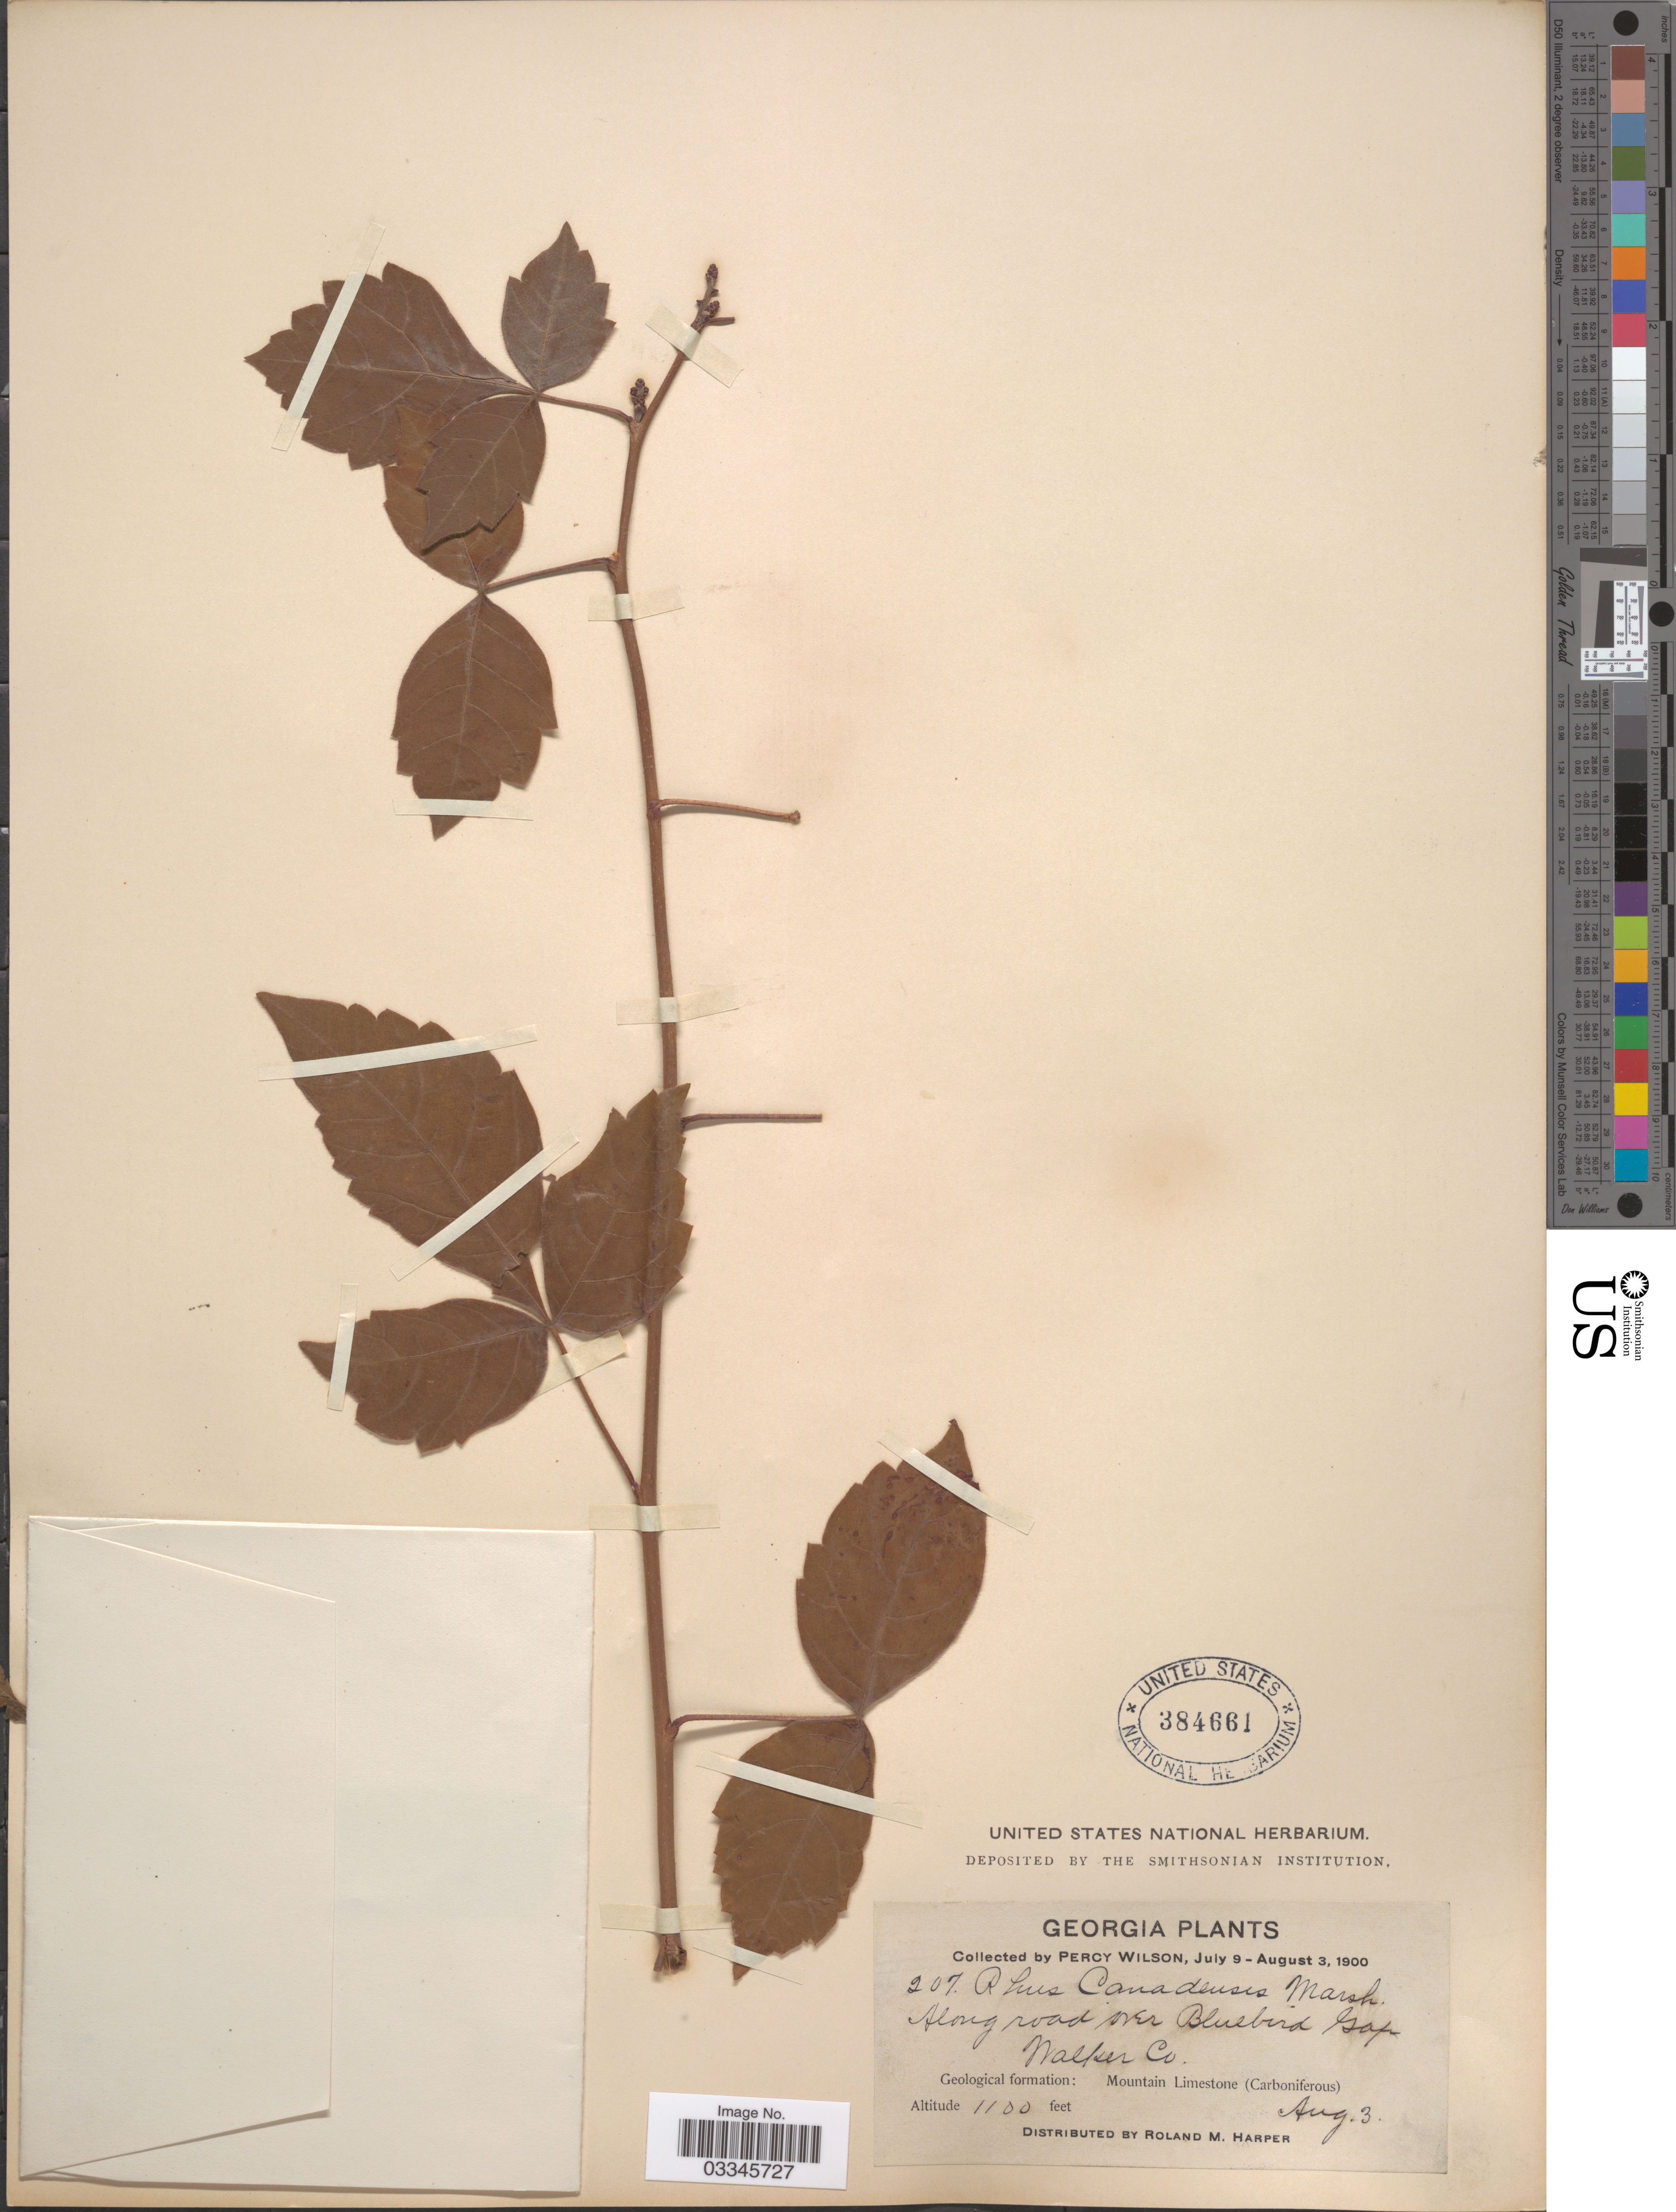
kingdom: Plantae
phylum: Tracheophyta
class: Magnoliopsida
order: Sapindales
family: Anacardiaceae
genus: Rhus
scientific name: Rhus canadensis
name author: Marshall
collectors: P. Wilson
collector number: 207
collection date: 1900-08-03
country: United States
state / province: Georgia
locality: Along road over Bluebird Gap Walker Co. Mountain Limestone (Carboniferous).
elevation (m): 335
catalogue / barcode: US 384661